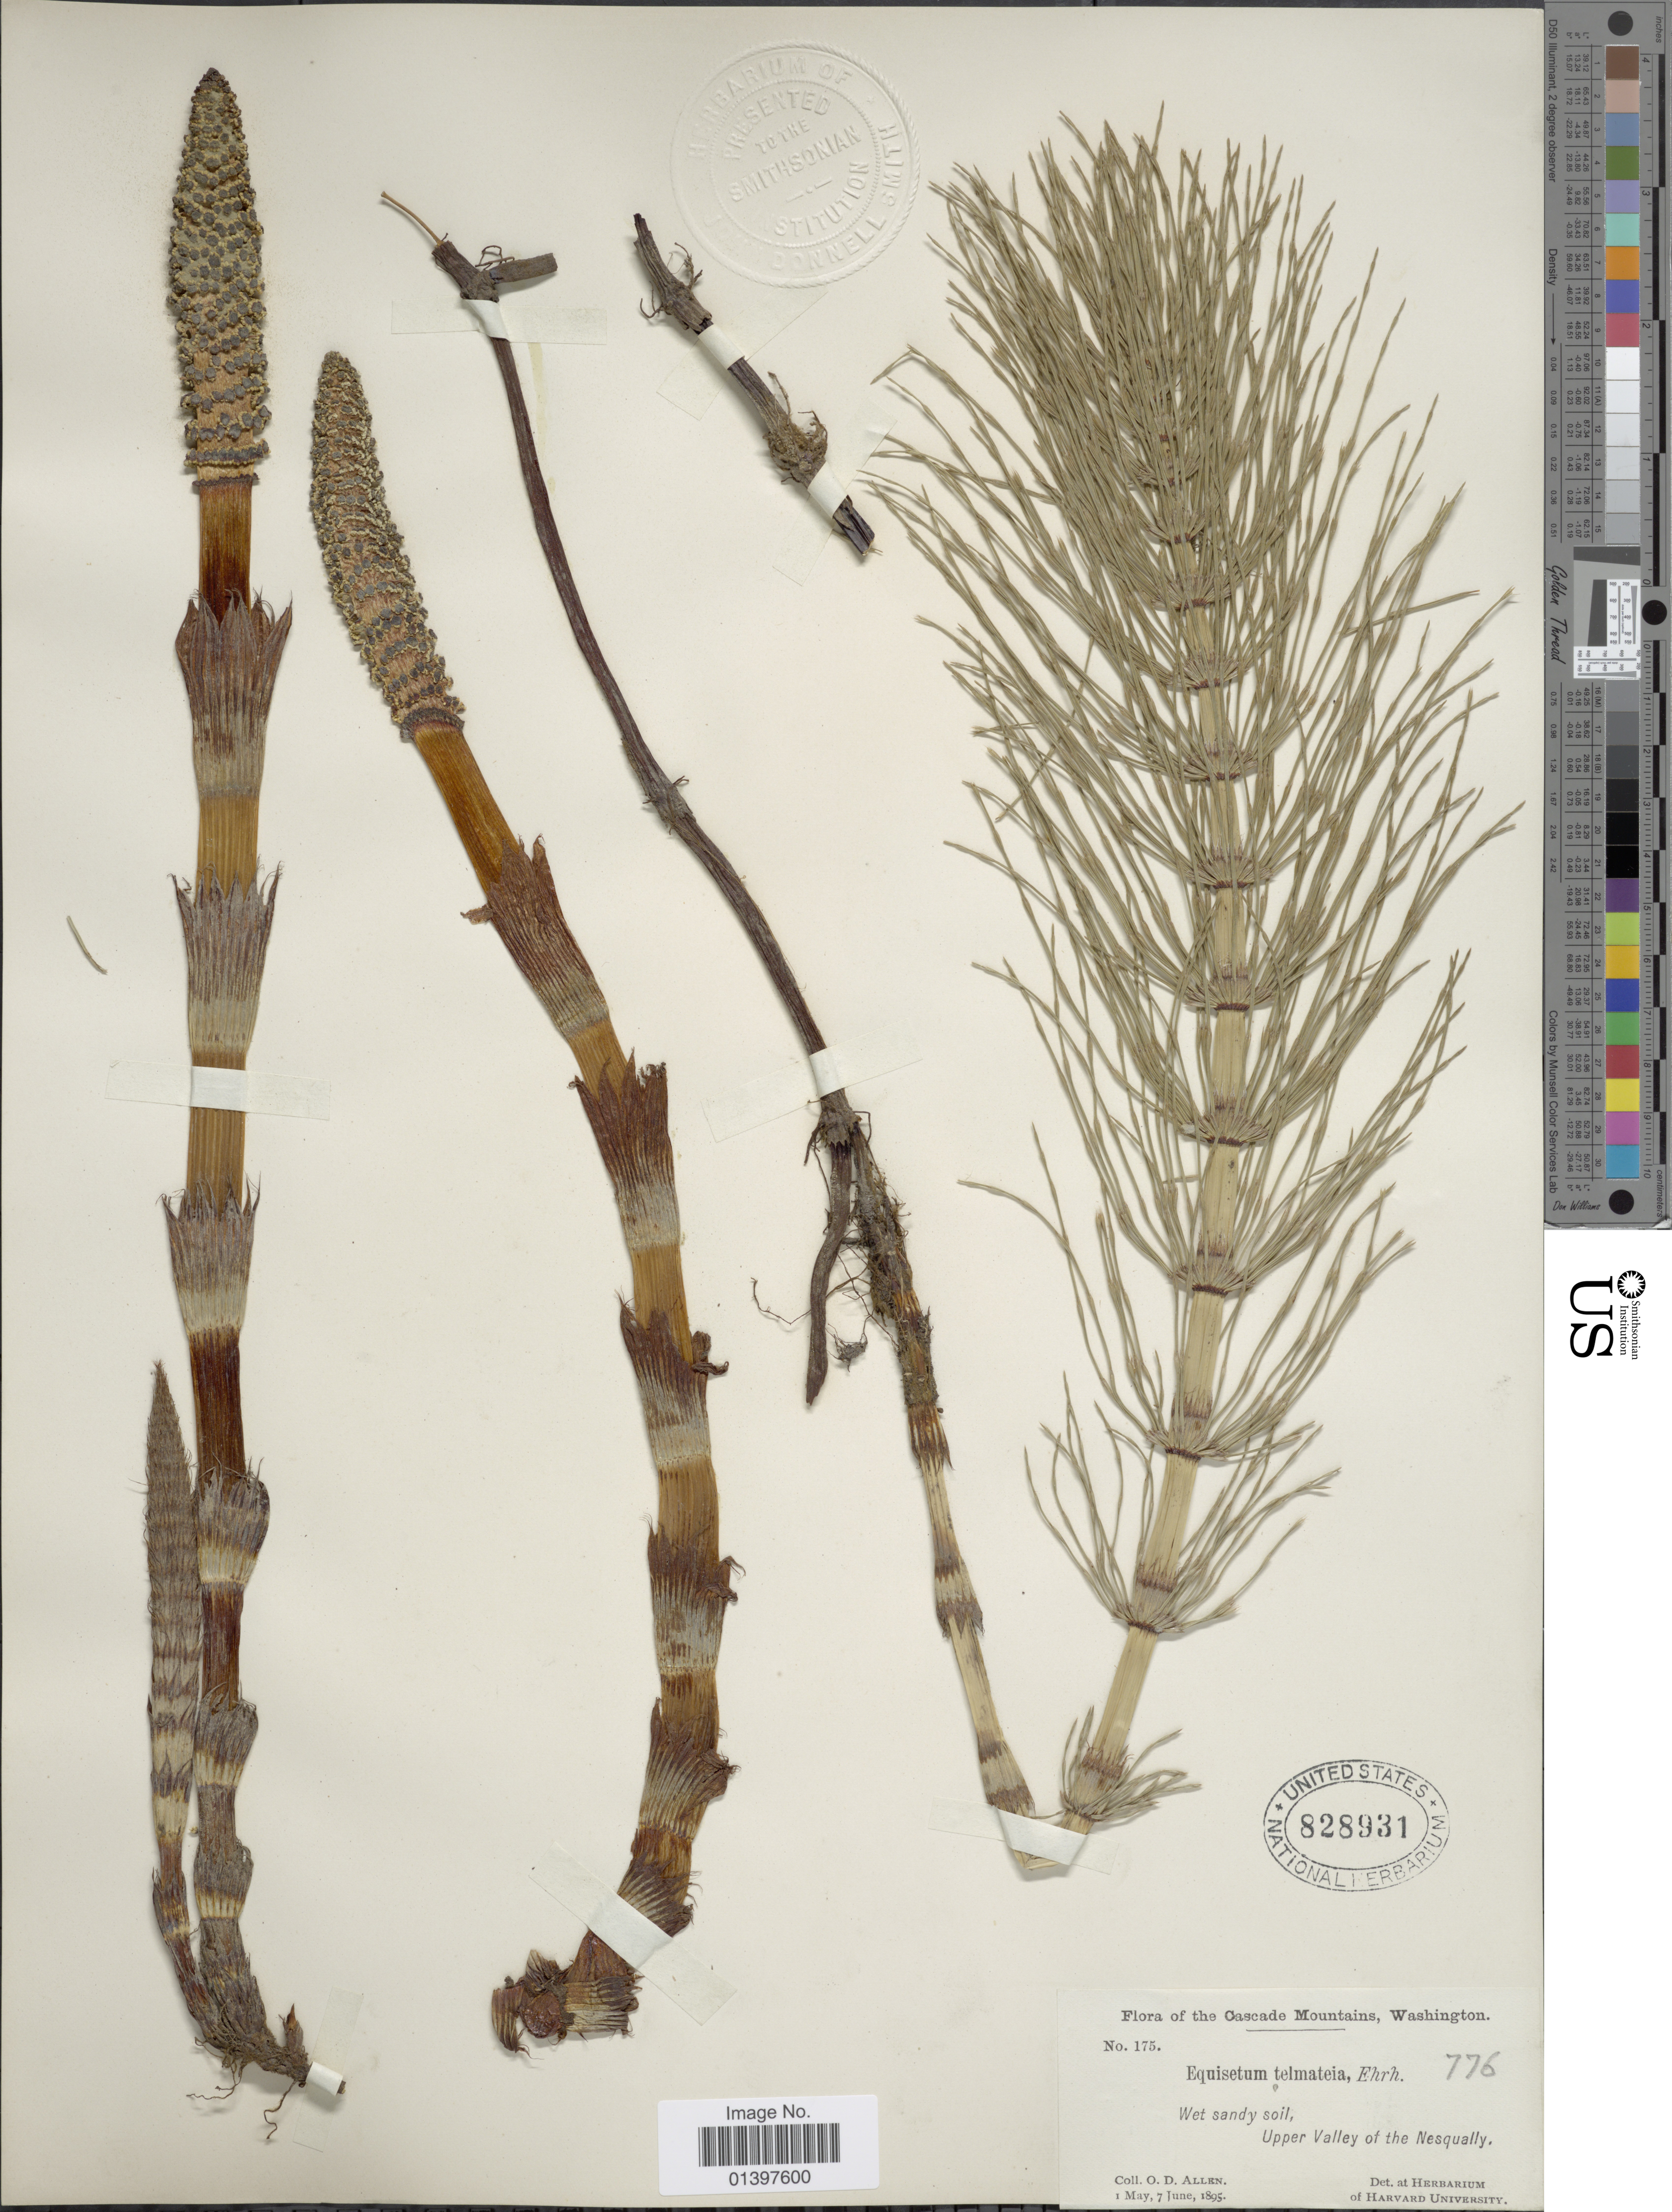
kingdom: Plantae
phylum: Tracheophyta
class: Polypodiopsida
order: Equisetales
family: Equisetaceae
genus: Equisetum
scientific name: Equisetum telmateia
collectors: O. D. Allen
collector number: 175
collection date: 1895-05-01/1895-06-07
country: United States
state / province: Washington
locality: Cascade mountains, wet sandy soil, Upper valley of the Nesqually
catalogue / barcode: US 828931